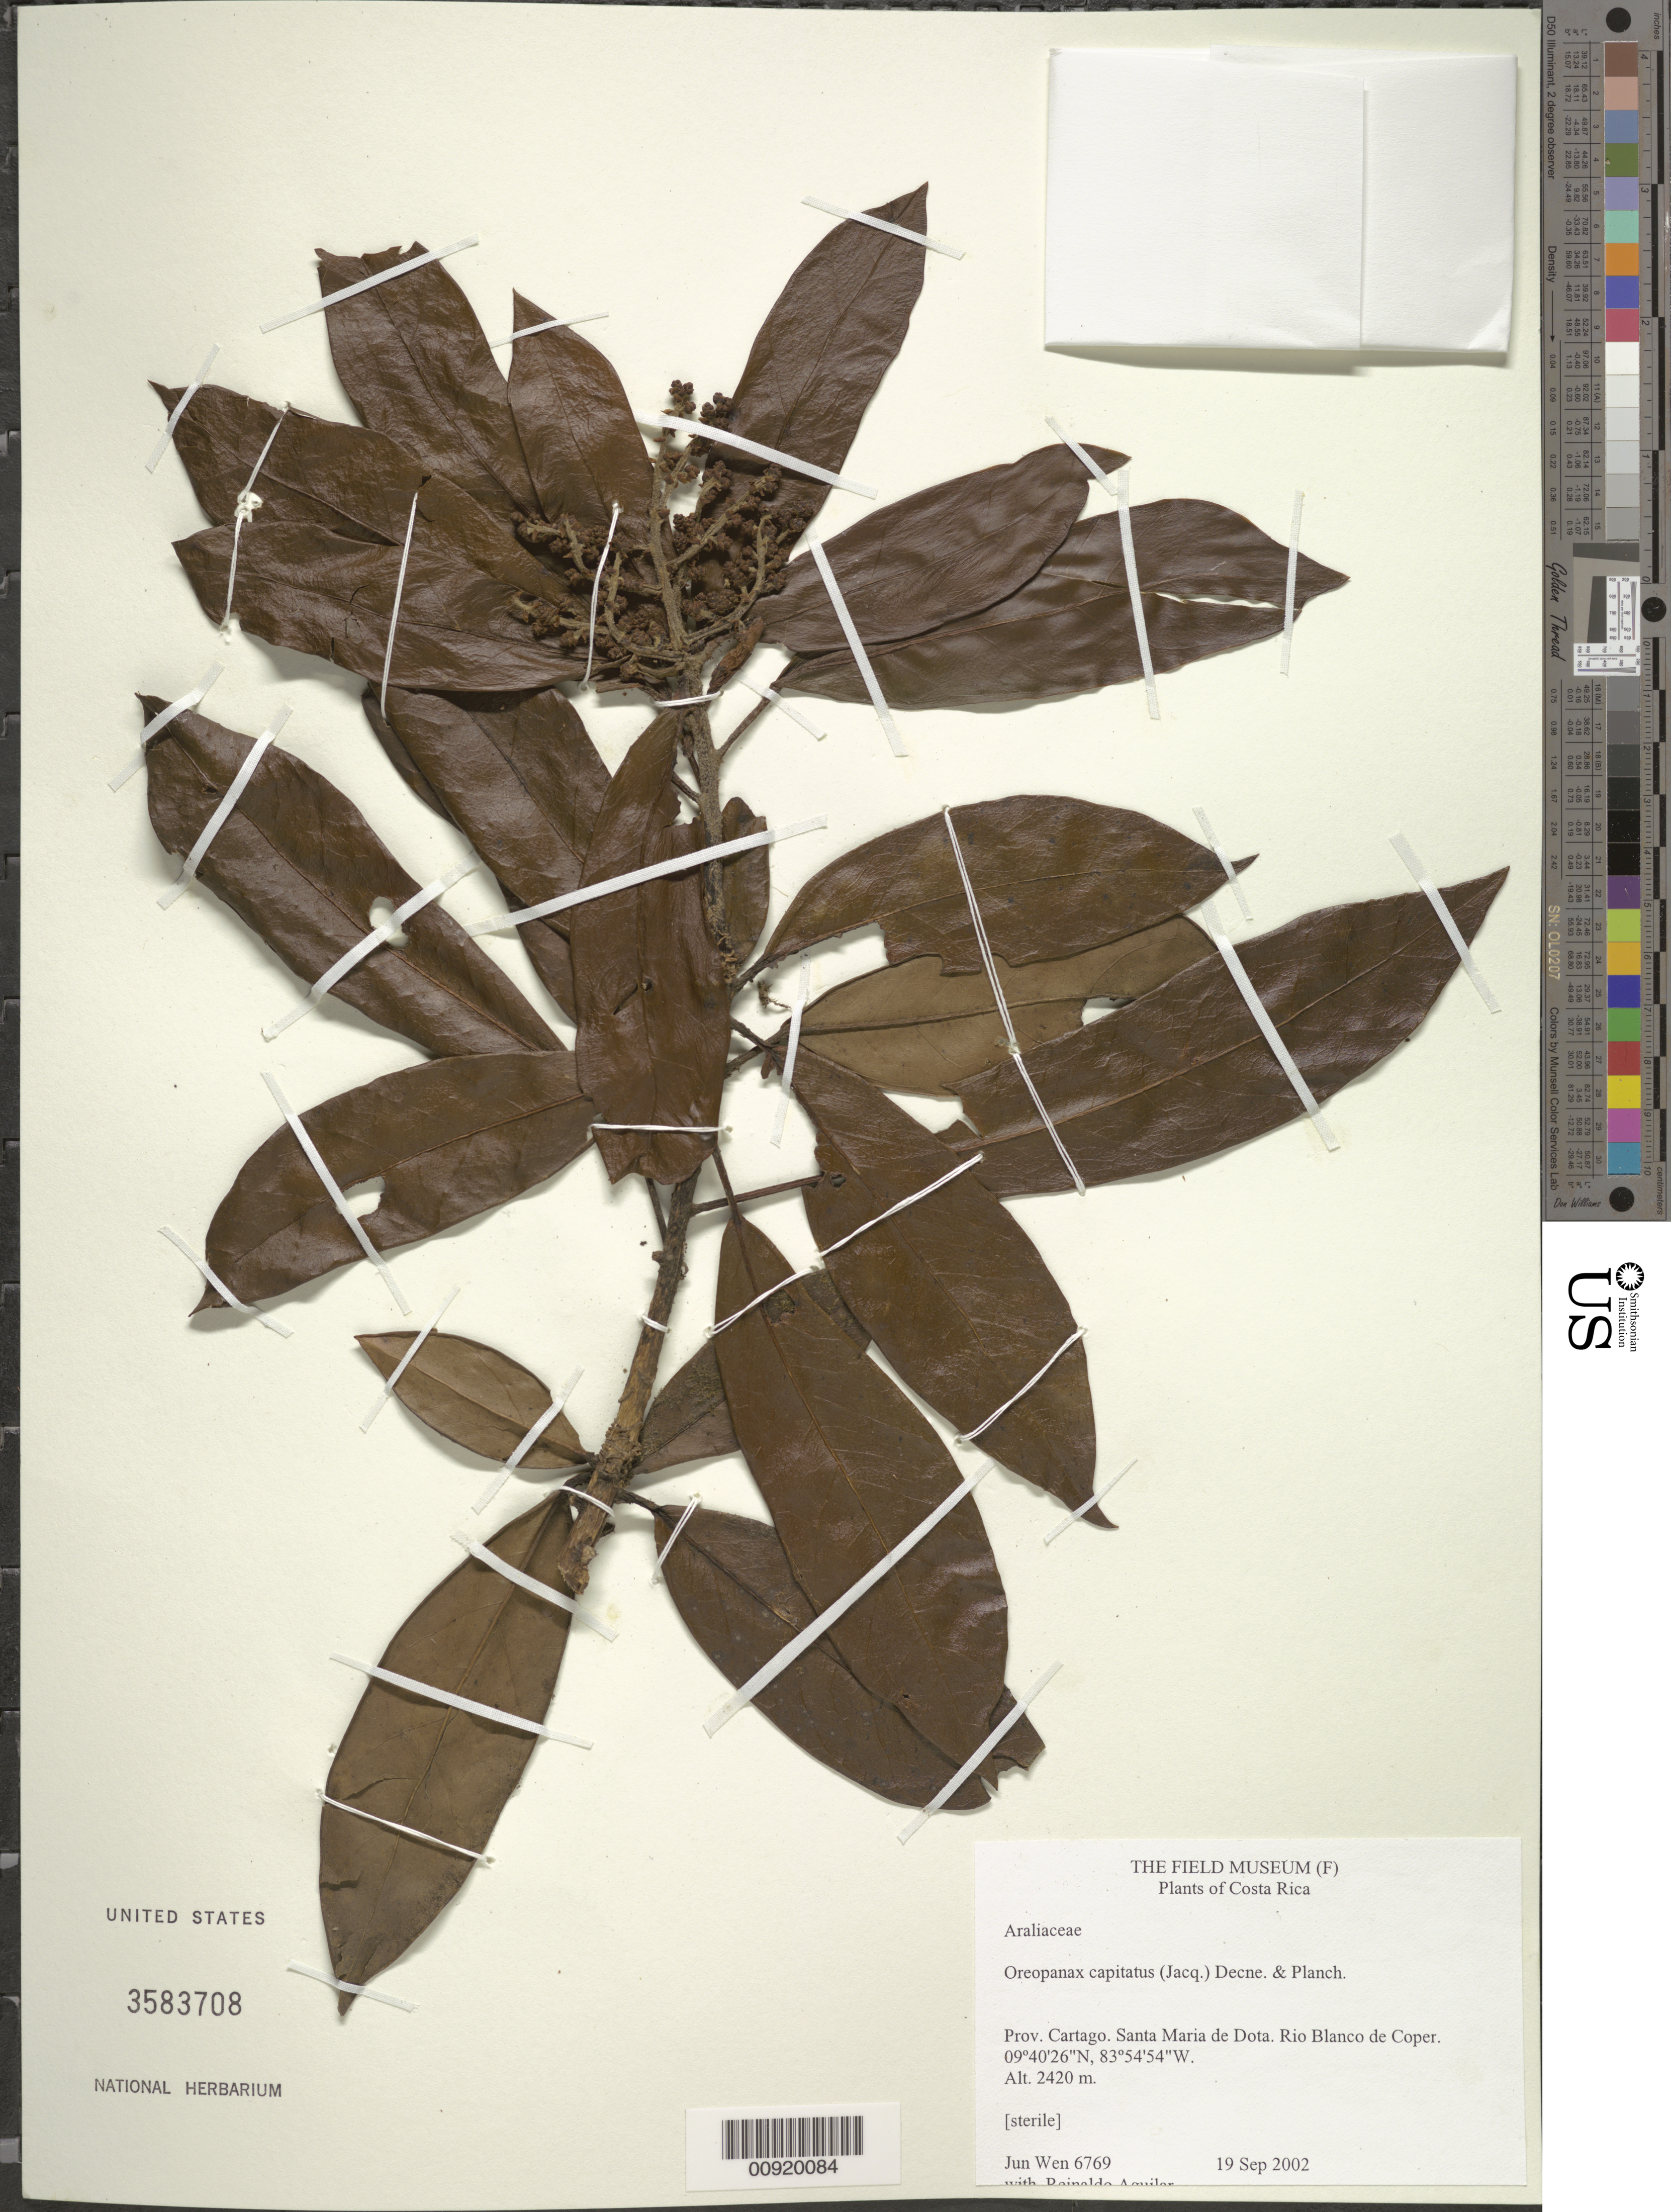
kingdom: Plantae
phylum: Tracheophyta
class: Magnoliopsida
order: Apiales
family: Araliaceae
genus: Oreopanax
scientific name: Oreopanax capitatus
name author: (Jacq.) Decne. & Planch.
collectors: J. Wen & R. Aguilar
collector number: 6769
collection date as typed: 19 Sep 2002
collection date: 2002-09-19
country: Costa Rica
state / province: Cartago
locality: Santa Maria de Dota. Rio Blanco de Coper.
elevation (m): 2420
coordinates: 9 40 26 N, 83 54 54 W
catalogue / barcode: US 3583708